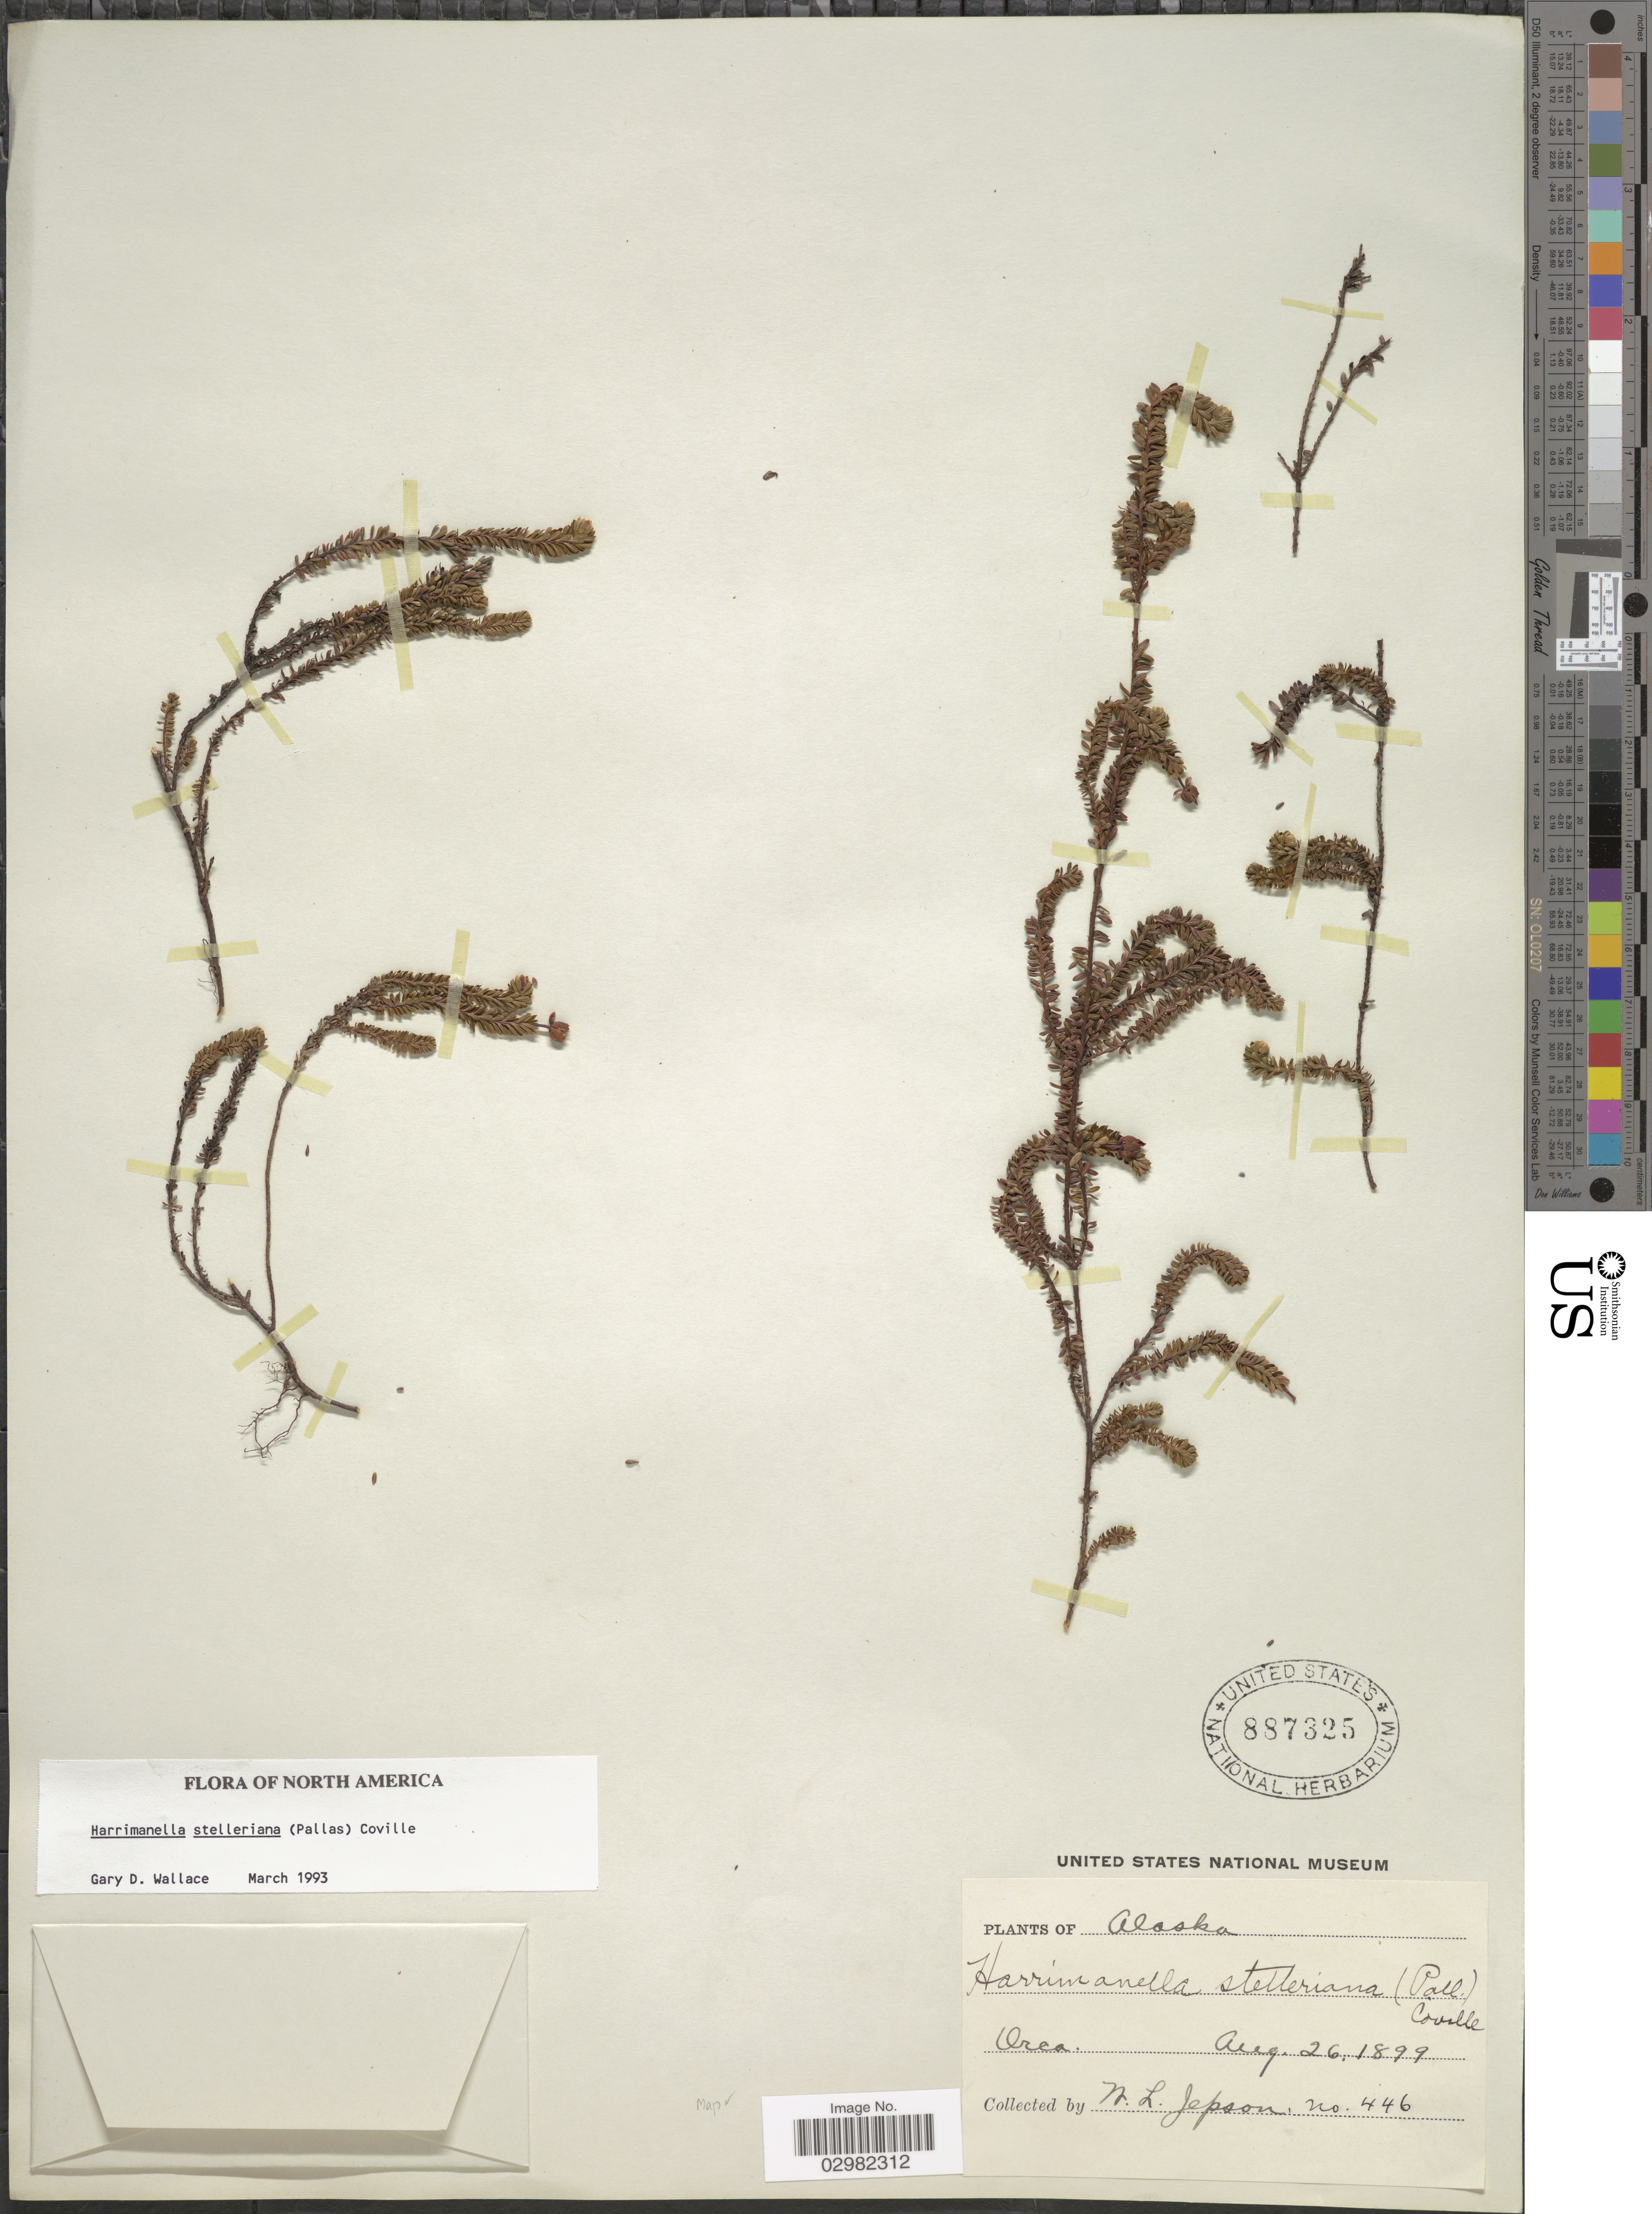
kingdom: Plantae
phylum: Tracheophyta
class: Magnoliopsida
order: Ericales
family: Ericaceae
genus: Harrimanella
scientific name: Harrimanella stelleriana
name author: (Pall.) Coville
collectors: W. L. Jepson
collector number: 446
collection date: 1899-08-26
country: United States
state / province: Alaska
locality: Orca.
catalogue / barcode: US 887325